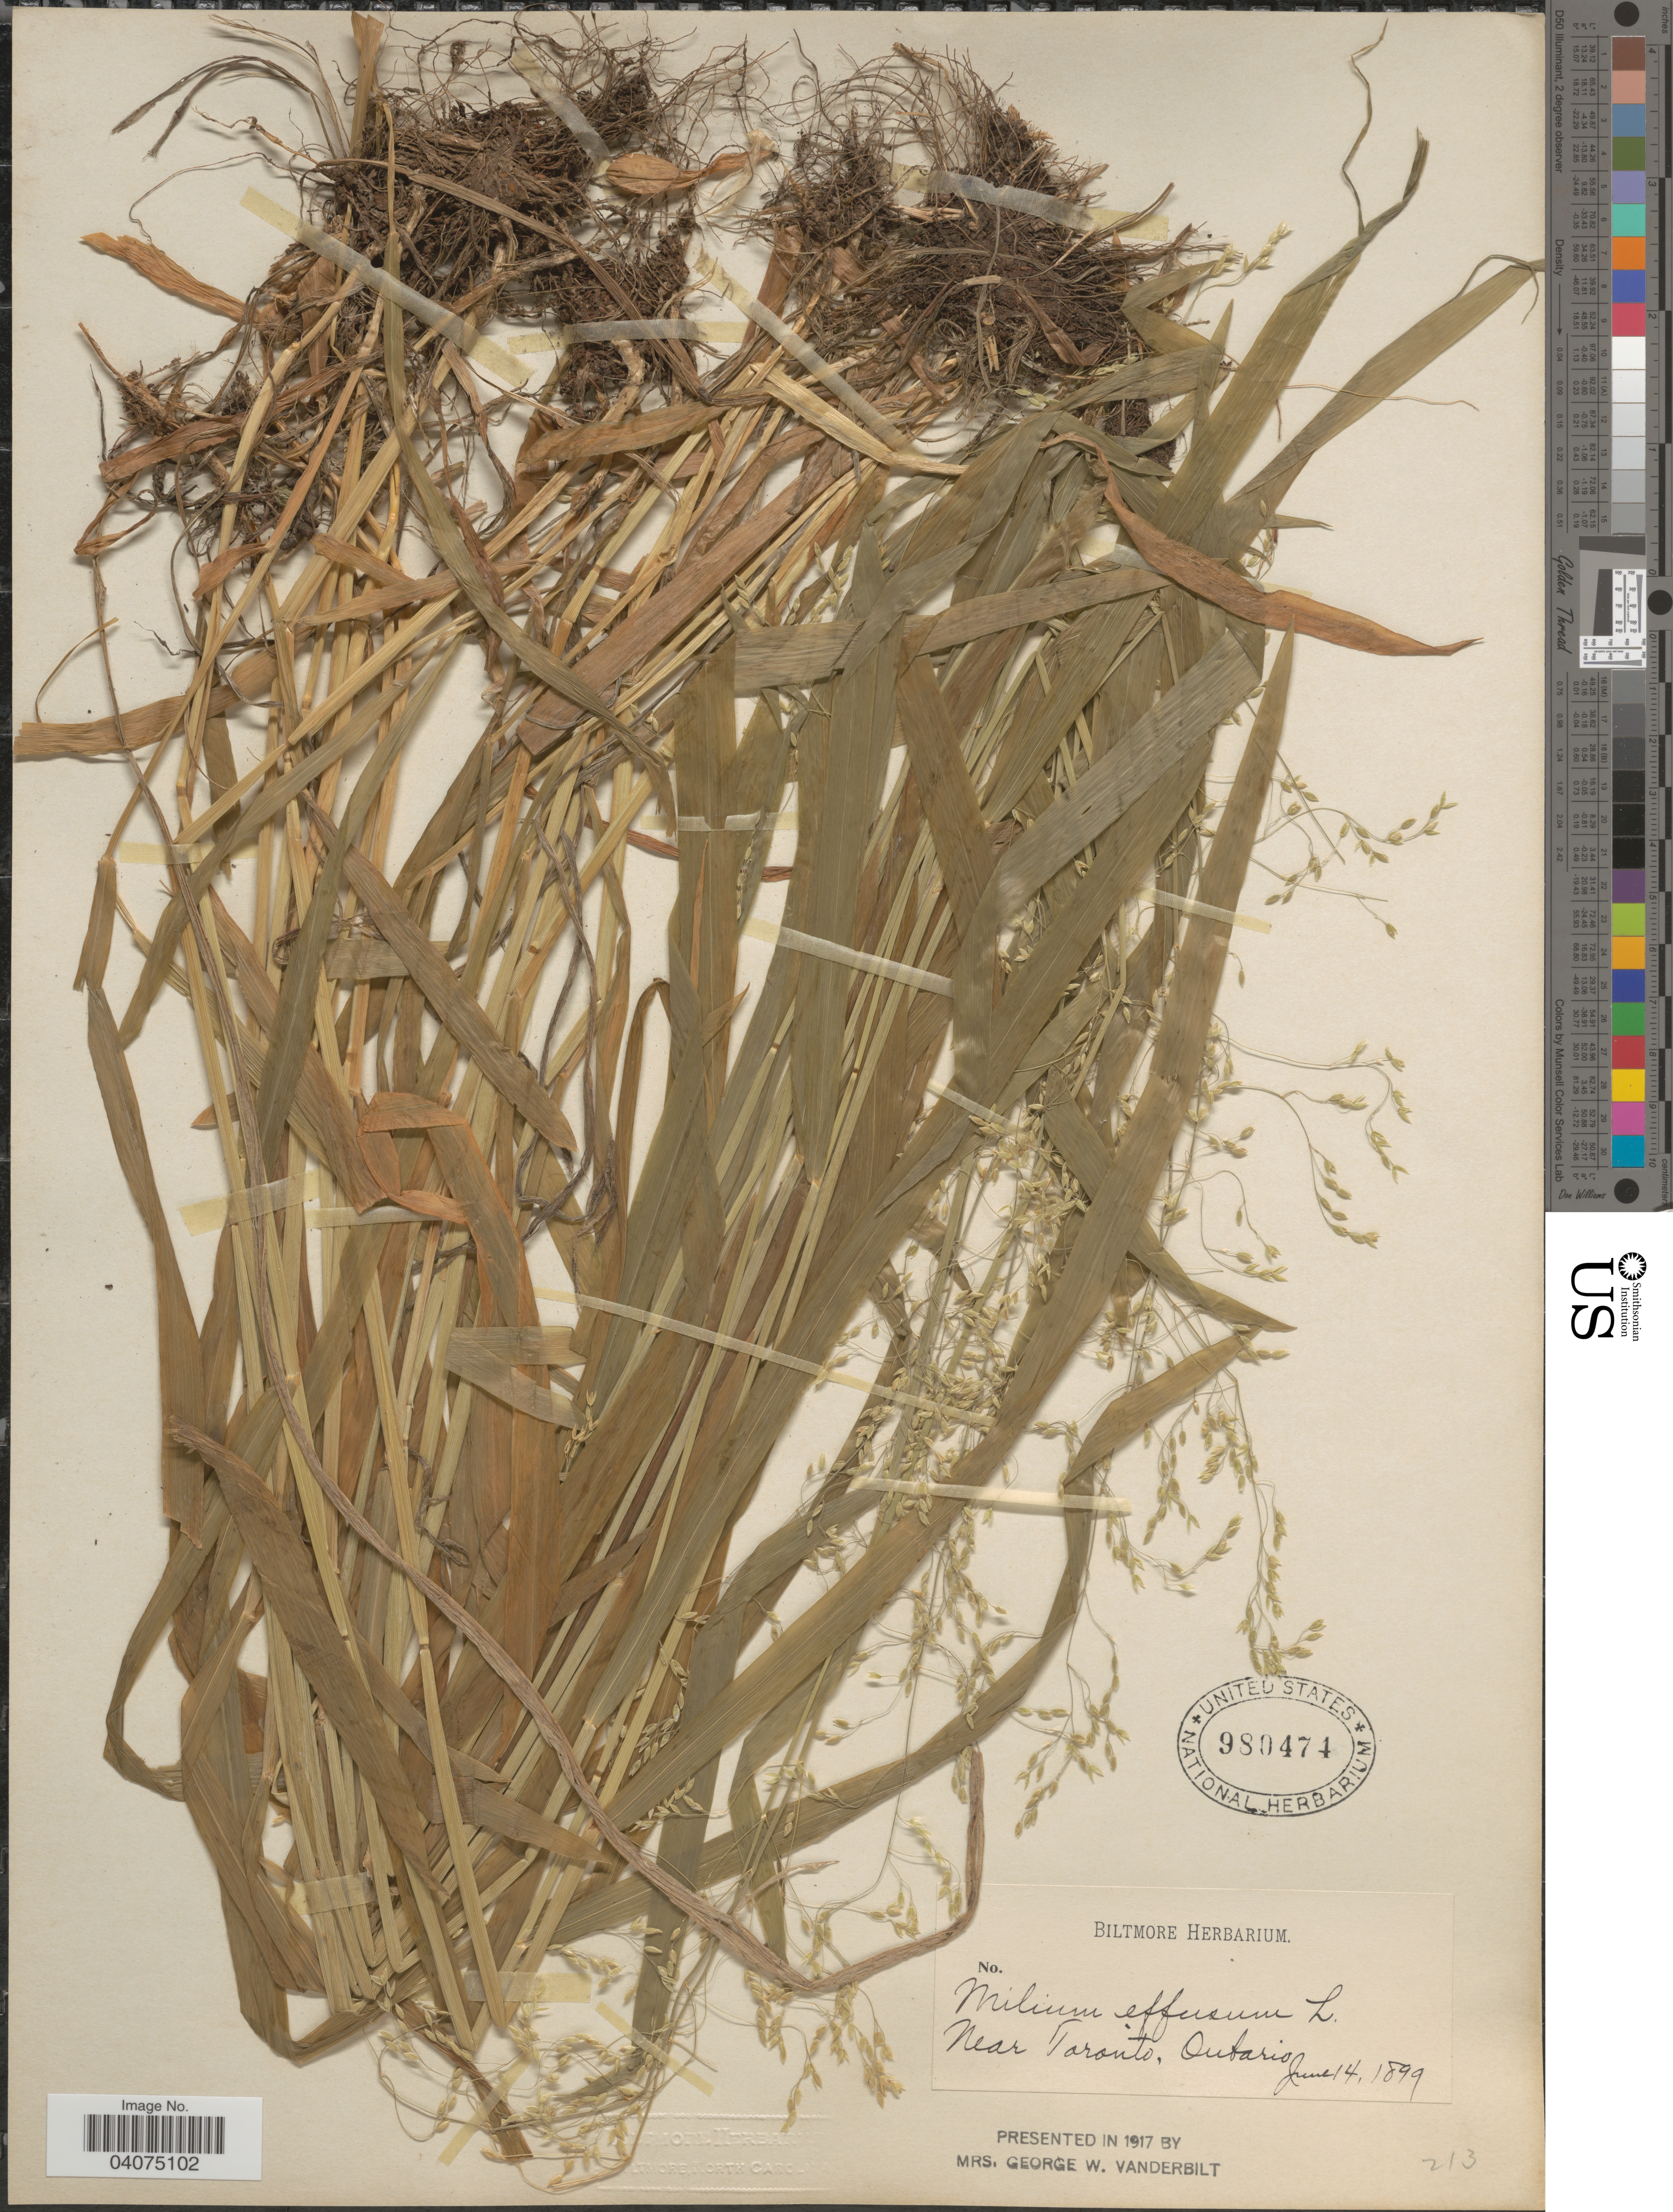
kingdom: Plantae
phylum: Tracheophyta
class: Liliopsida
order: Poales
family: Poaceae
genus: Milium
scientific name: Milium effusum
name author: L.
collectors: ex herb. Biltmore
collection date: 1899-06-14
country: Canada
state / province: Ontario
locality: Near Toronto.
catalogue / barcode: US 980474